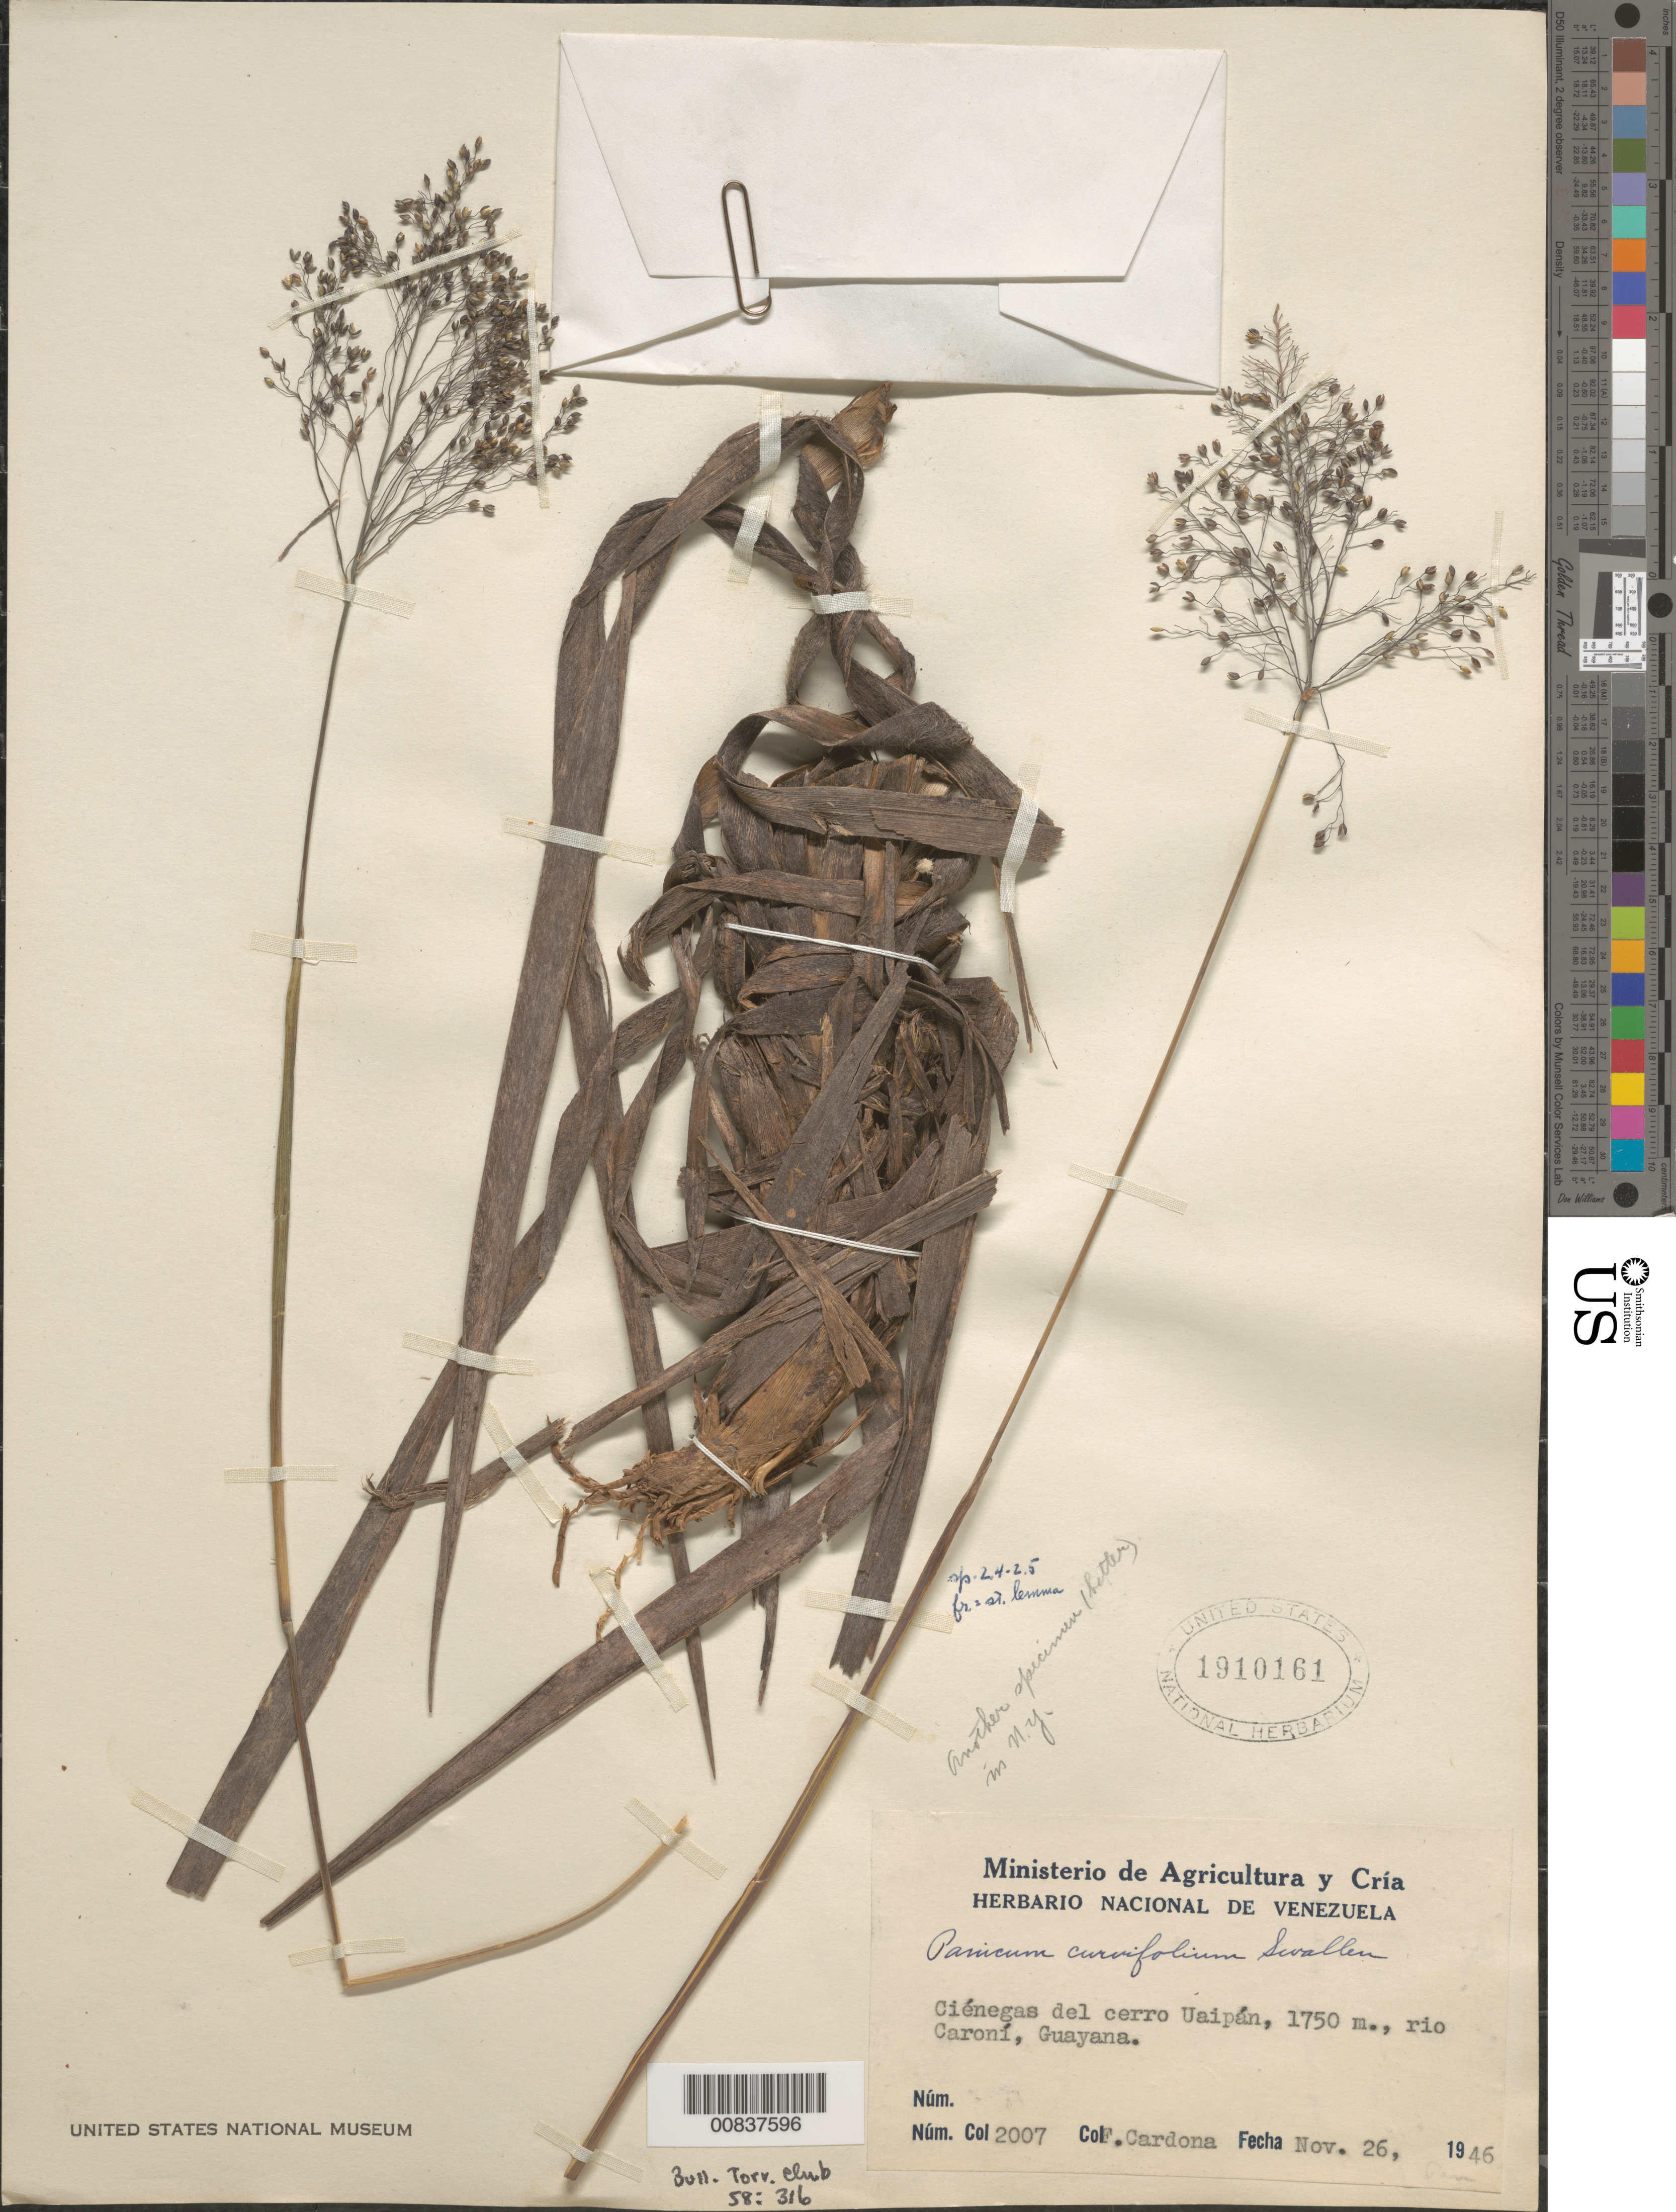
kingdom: Plantae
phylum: Tracheophyta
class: Liliopsida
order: Poales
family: Poaceae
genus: Panicum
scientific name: Panicum curvifolium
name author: Swallen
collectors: F. Cardona Puig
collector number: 2007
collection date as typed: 26-Nov-46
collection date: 1946-11-26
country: Venezuela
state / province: Bolívar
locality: Cerro Uaipán, Río Caroní; Guayana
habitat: Ciénegas del cerro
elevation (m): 1750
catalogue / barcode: US 1910161